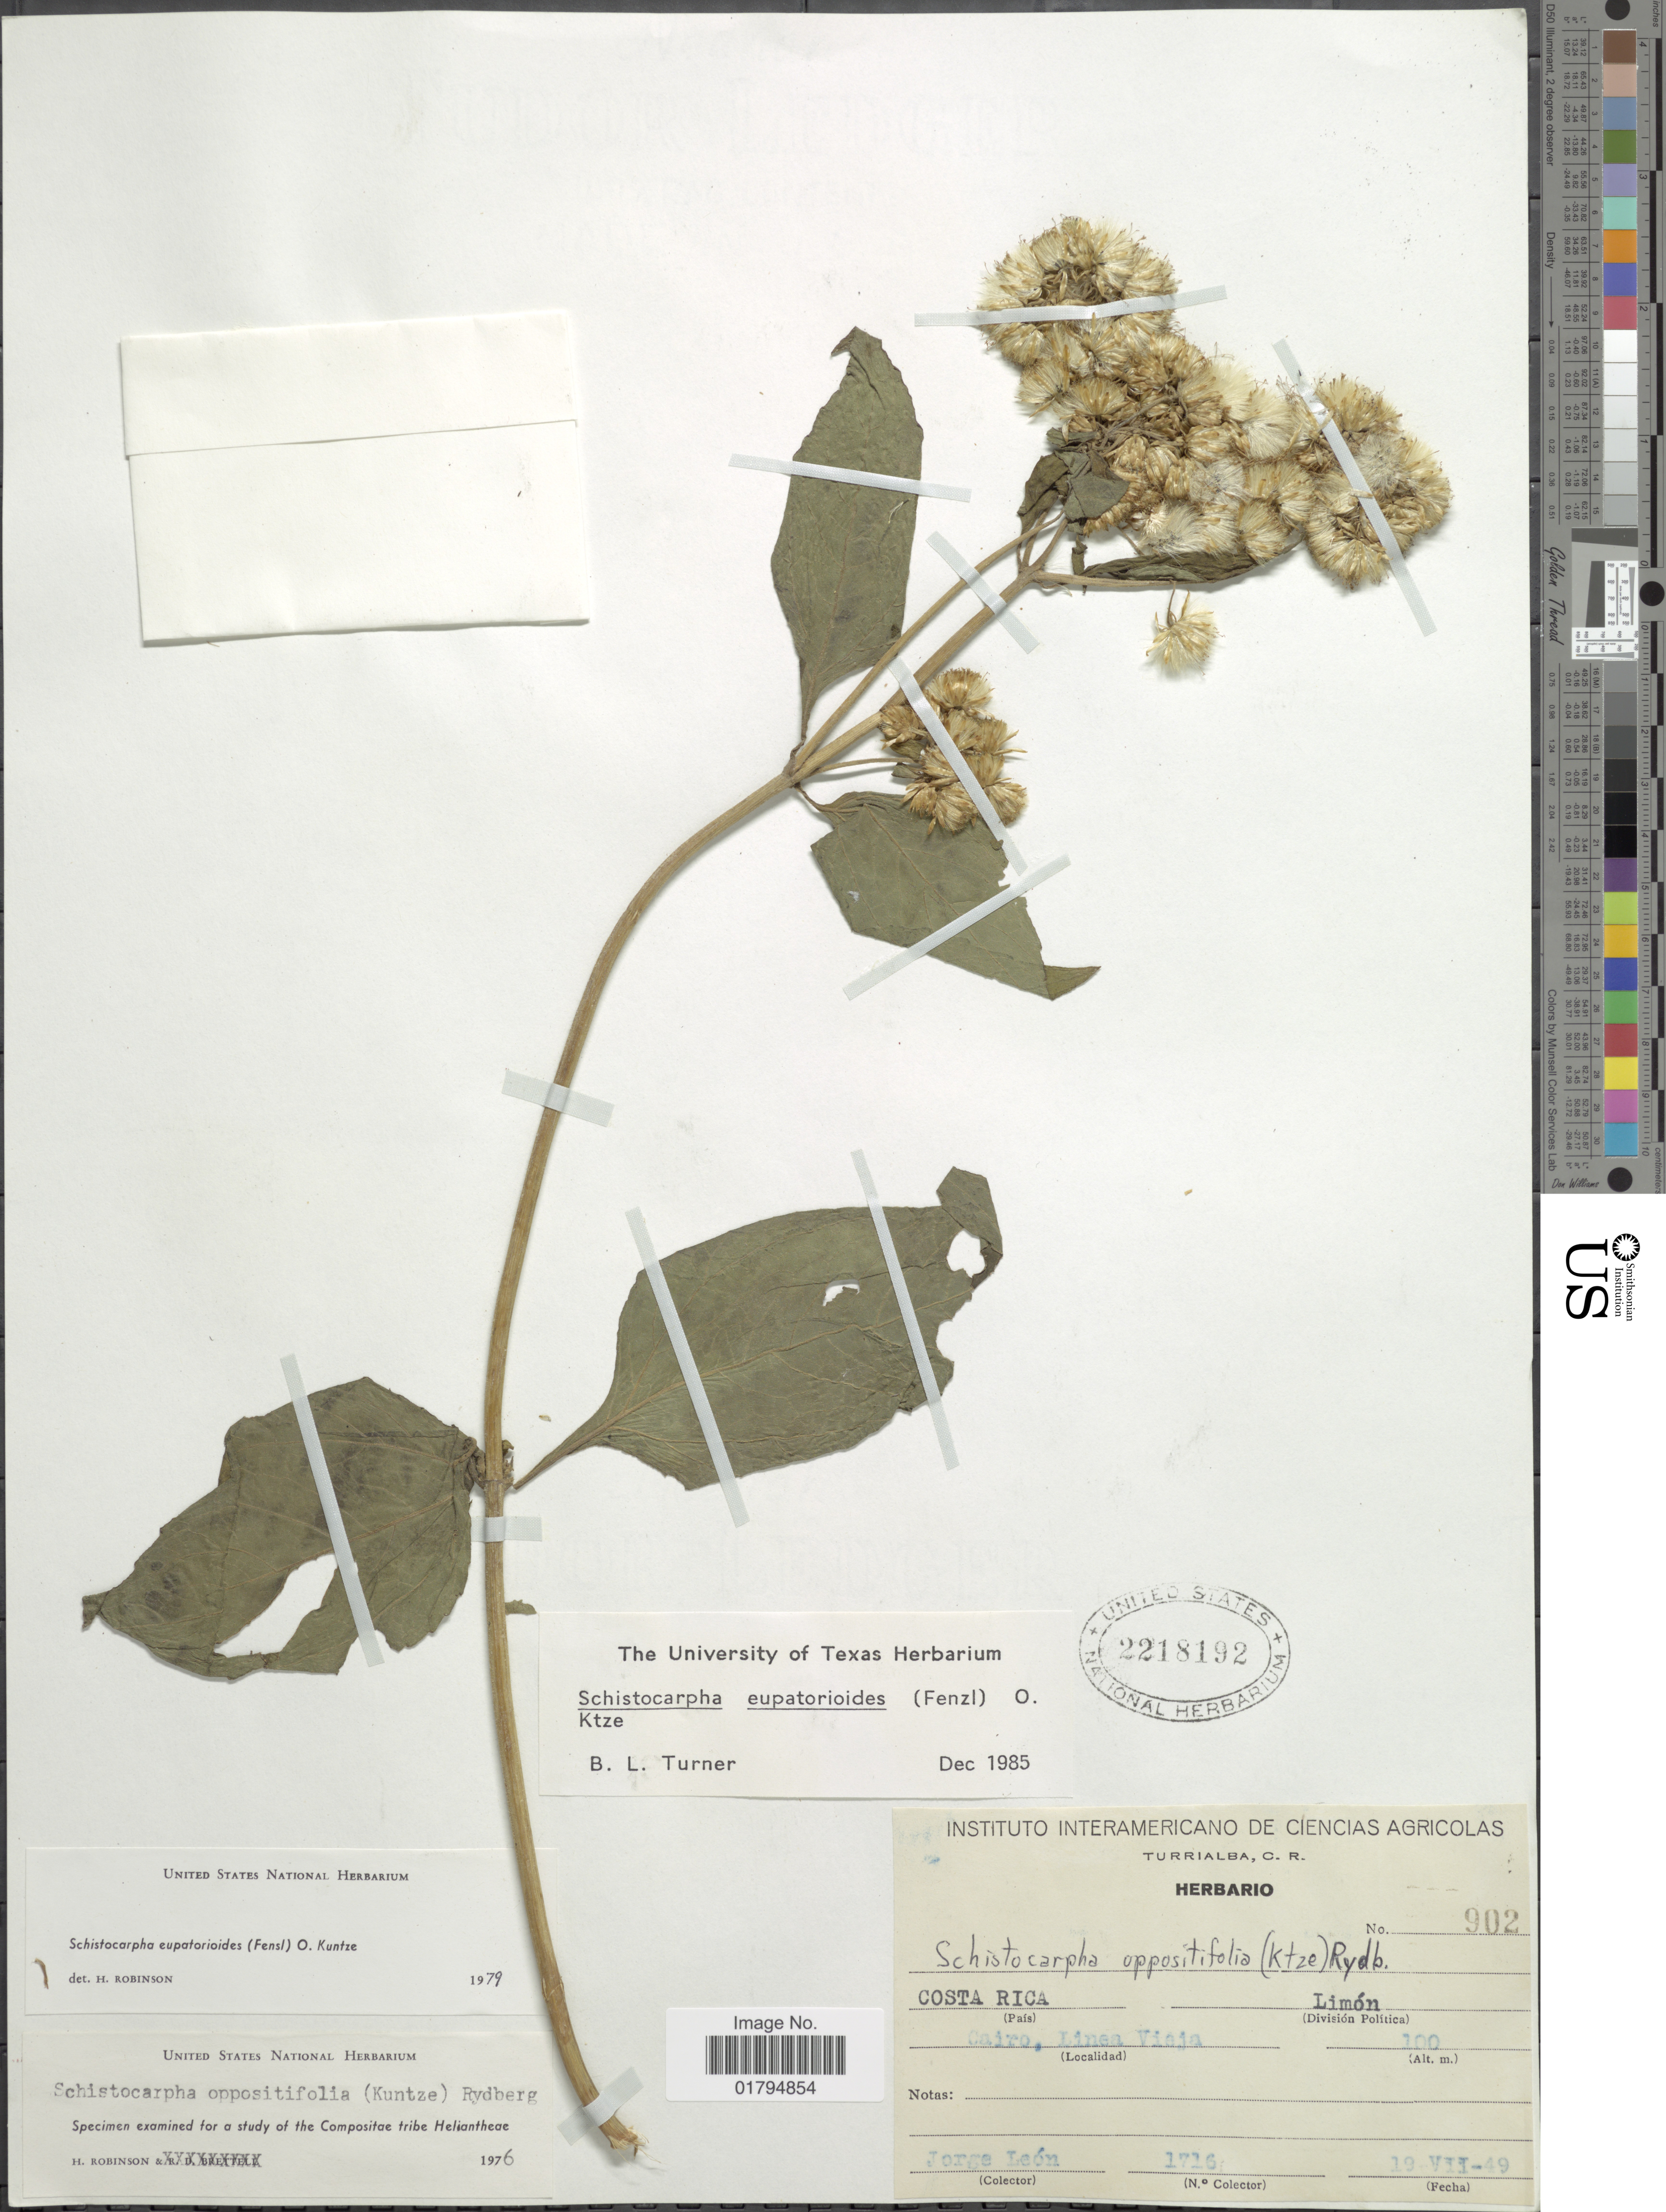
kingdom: Plantae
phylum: Tracheophyta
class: Magnoliopsida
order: Asterales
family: Asteraceae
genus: Schistocarpha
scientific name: Schistocarpha eupatorioides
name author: (Fenzl) Kuntze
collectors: J. León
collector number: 1716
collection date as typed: Transcribed d/m/y: 19/7/49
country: Costa Rica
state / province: Limón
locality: Cairo, Linea Vieja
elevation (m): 100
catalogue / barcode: US 2218192